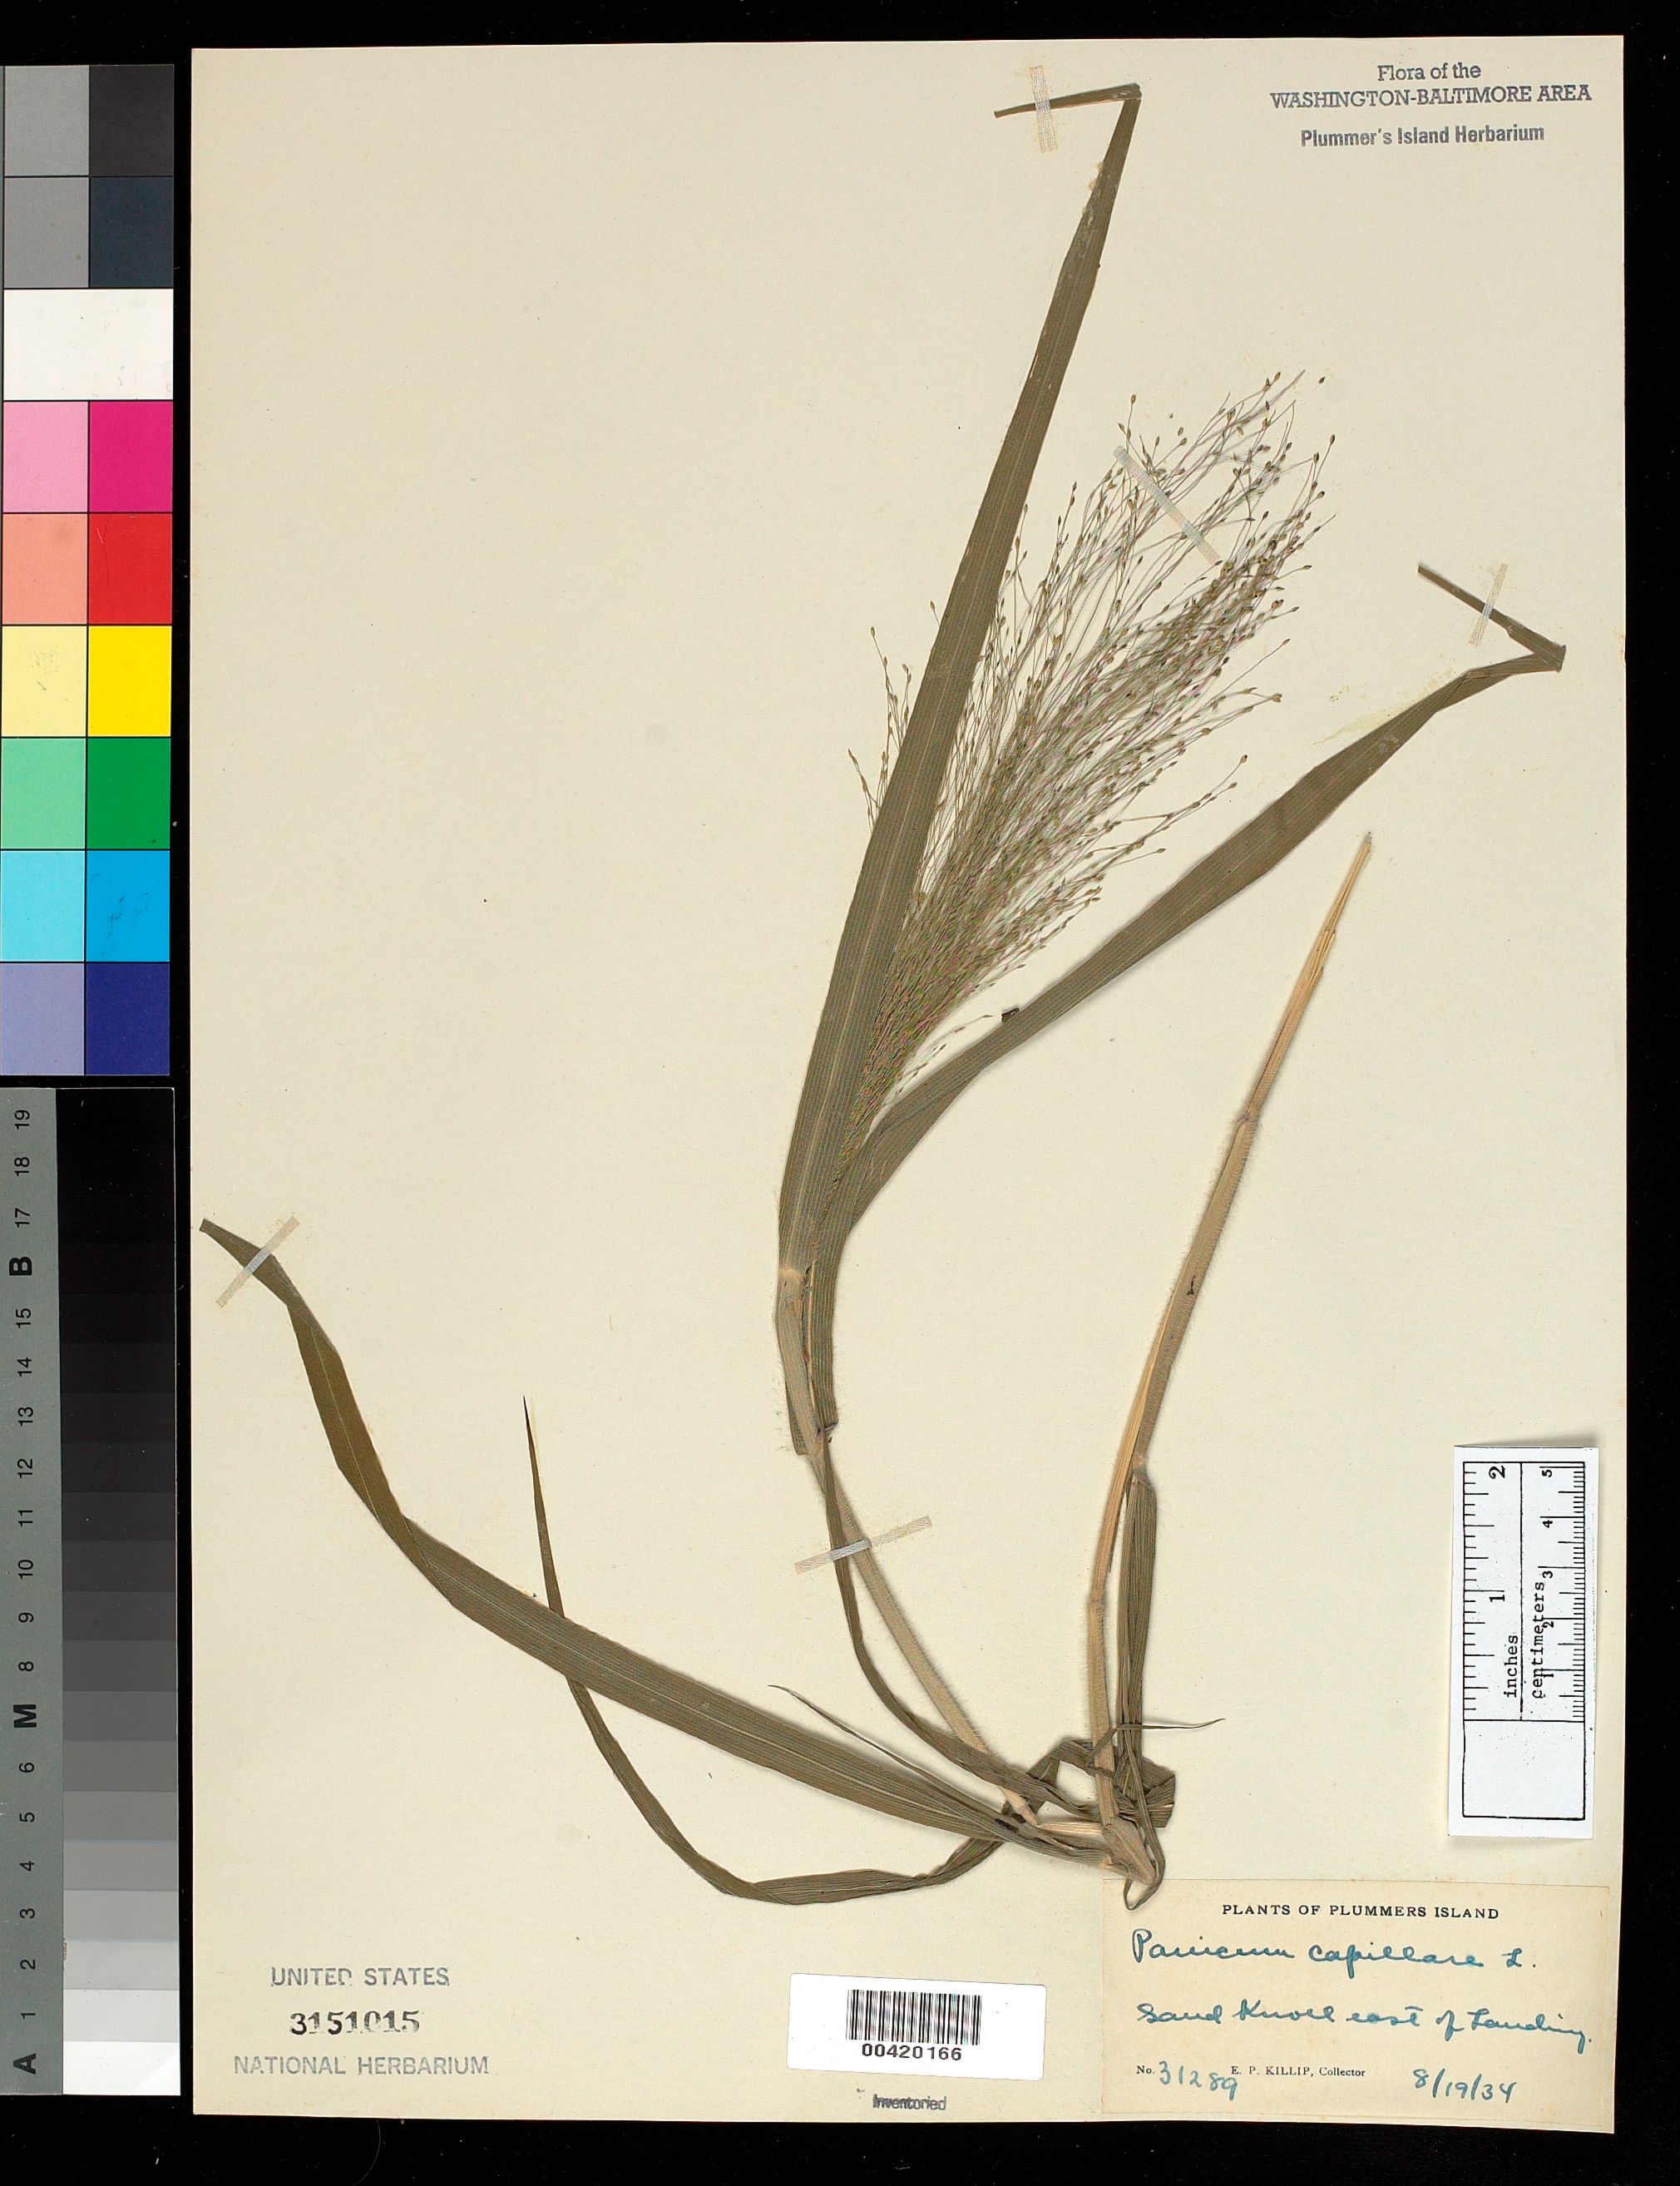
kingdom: Plantae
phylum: Tracheophyta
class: Liliopsida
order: Poales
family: Poaceae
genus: Panicum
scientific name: Panicum capillare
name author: L.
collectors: E. P. Killip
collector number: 31289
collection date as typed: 19 Aug 1934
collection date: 1934-08-19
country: United States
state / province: Maryland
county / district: Montgomery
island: Plummers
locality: Plummer's Island; sand knoll east of landing C. & O. Canal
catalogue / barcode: US 3151015